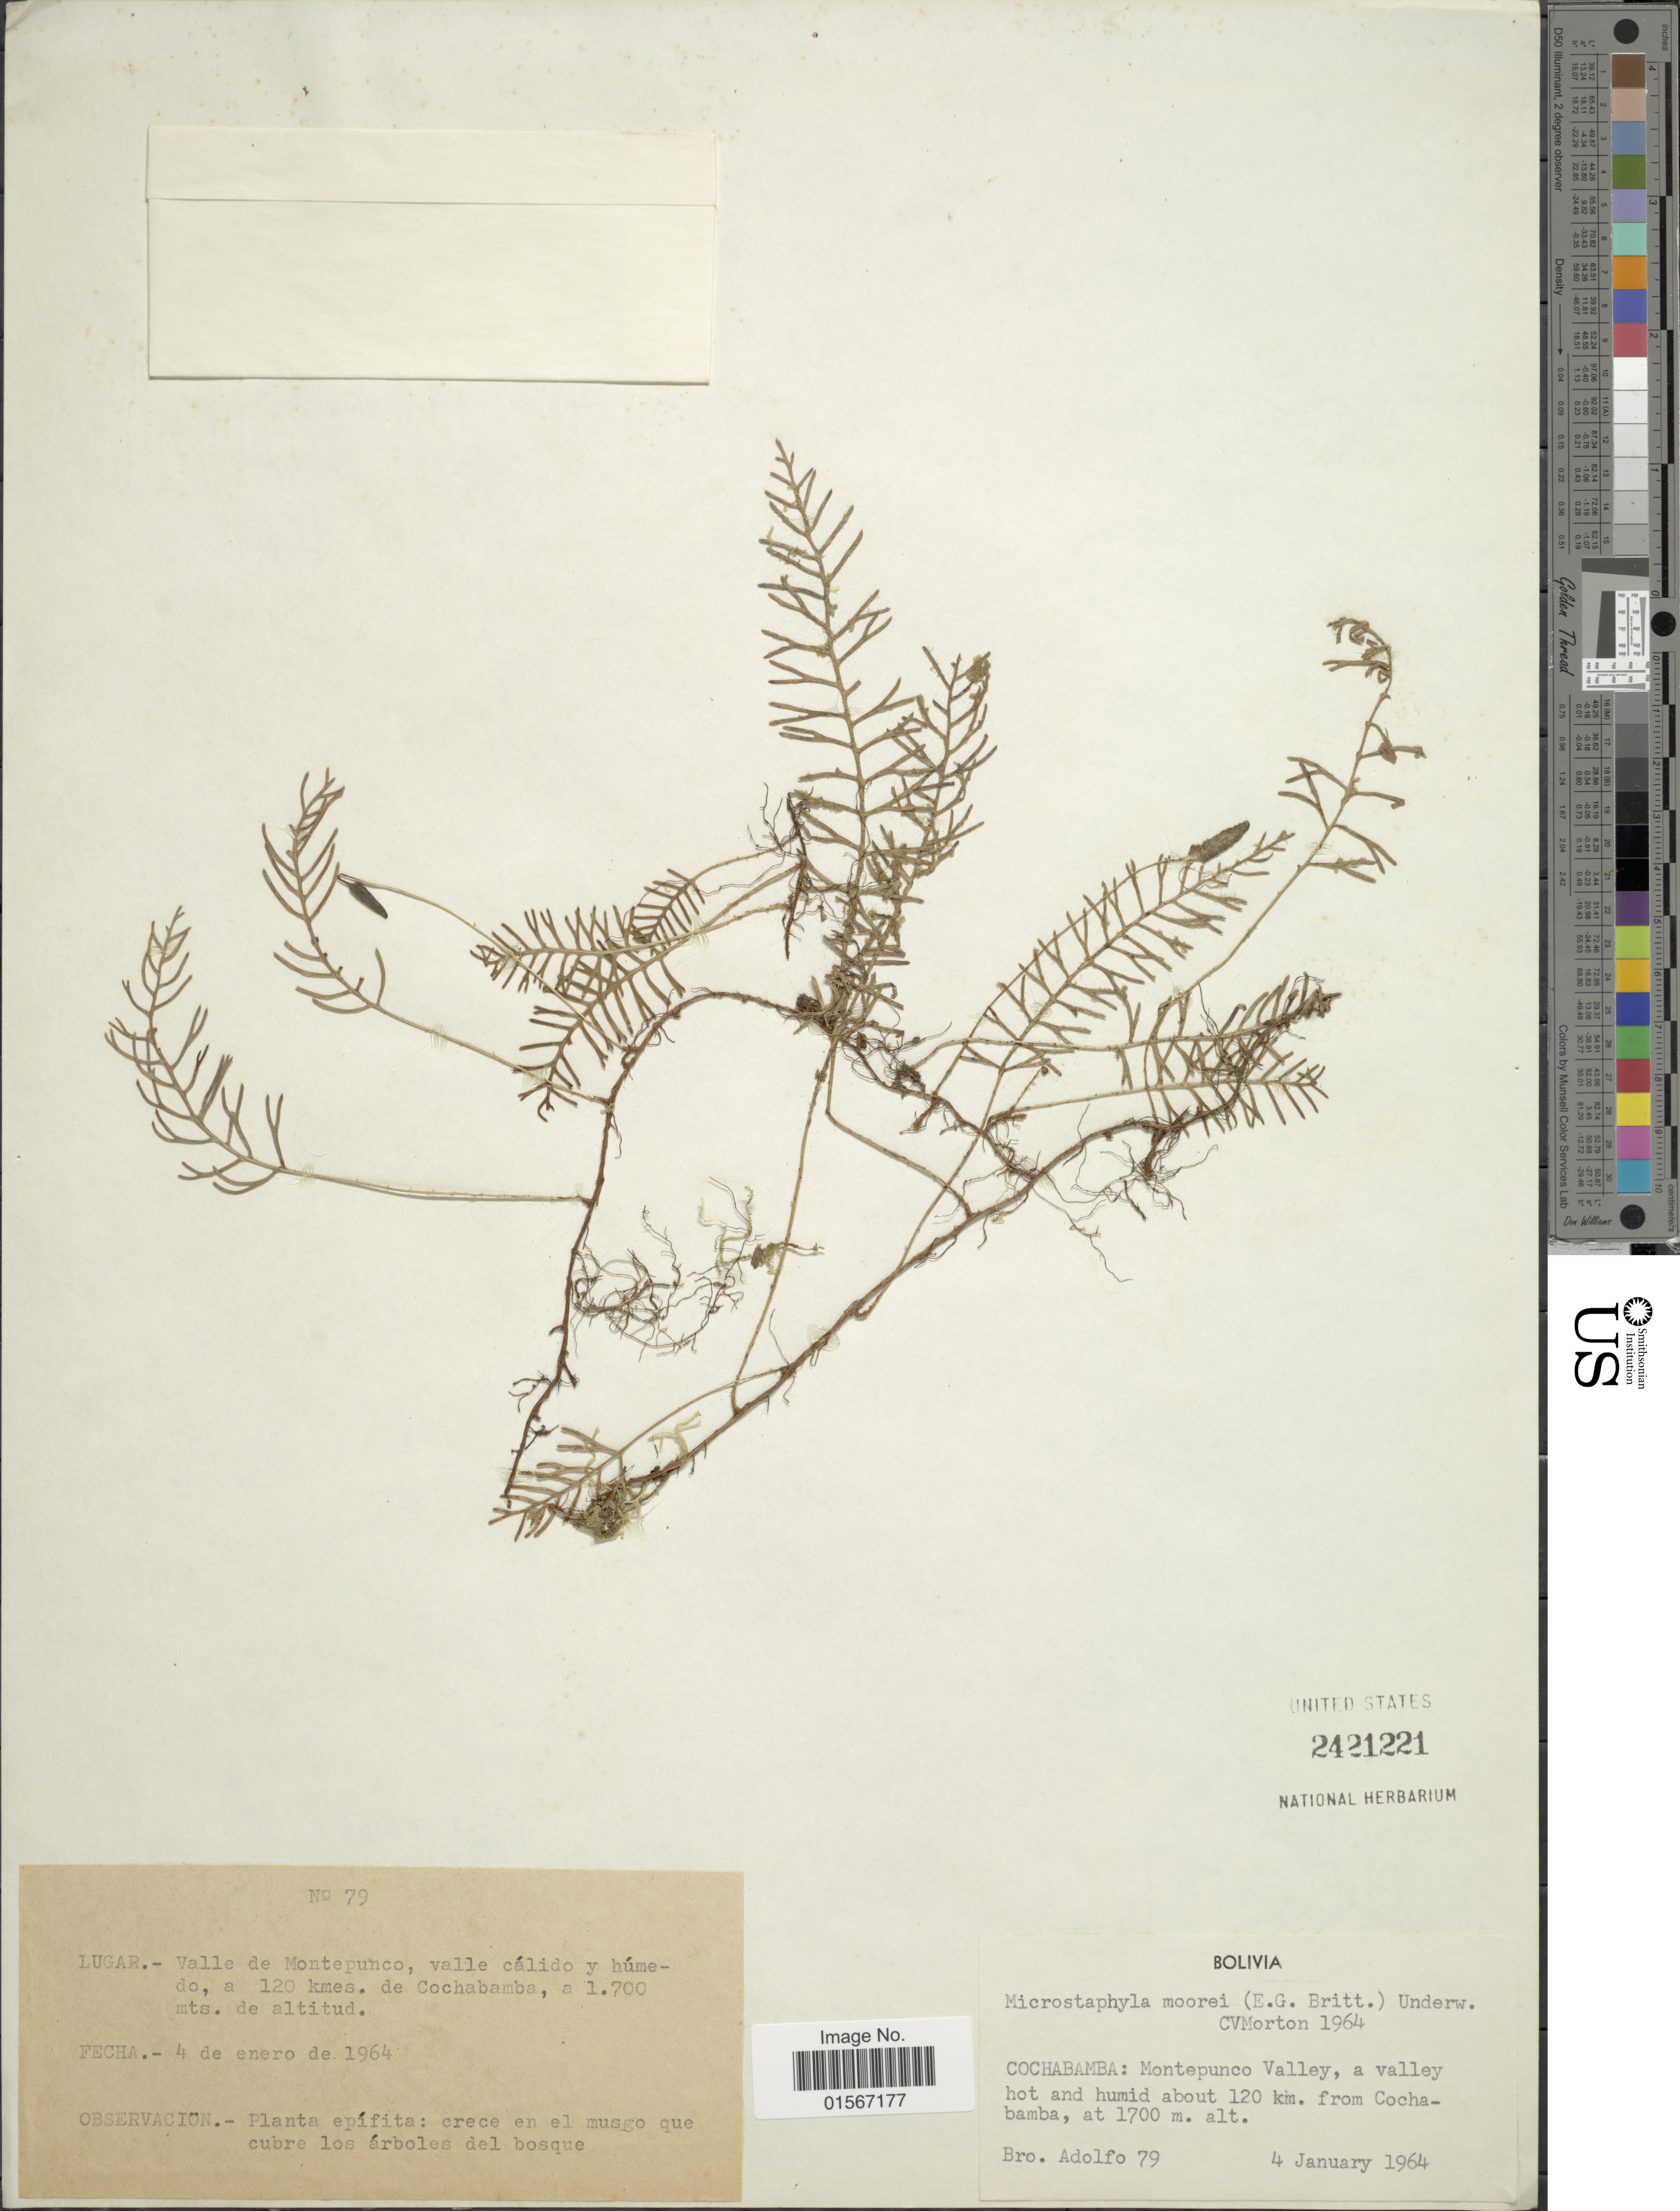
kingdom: Plantae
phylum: Tracheophyta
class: Polypodiopsida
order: Polypodiales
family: Dryopteridaceae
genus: Elaphoglossum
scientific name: Elaphoglossum moorei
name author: (E. Britton) Christ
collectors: Bro. Adolfo M.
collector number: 79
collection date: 1964-01-04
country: Bolivia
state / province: Cochabamba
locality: Bolivia, Cochabamba: Montepunco Valley, a valley hot and humid about 120 km. from Cochabamba.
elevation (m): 1700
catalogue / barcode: US 2421221